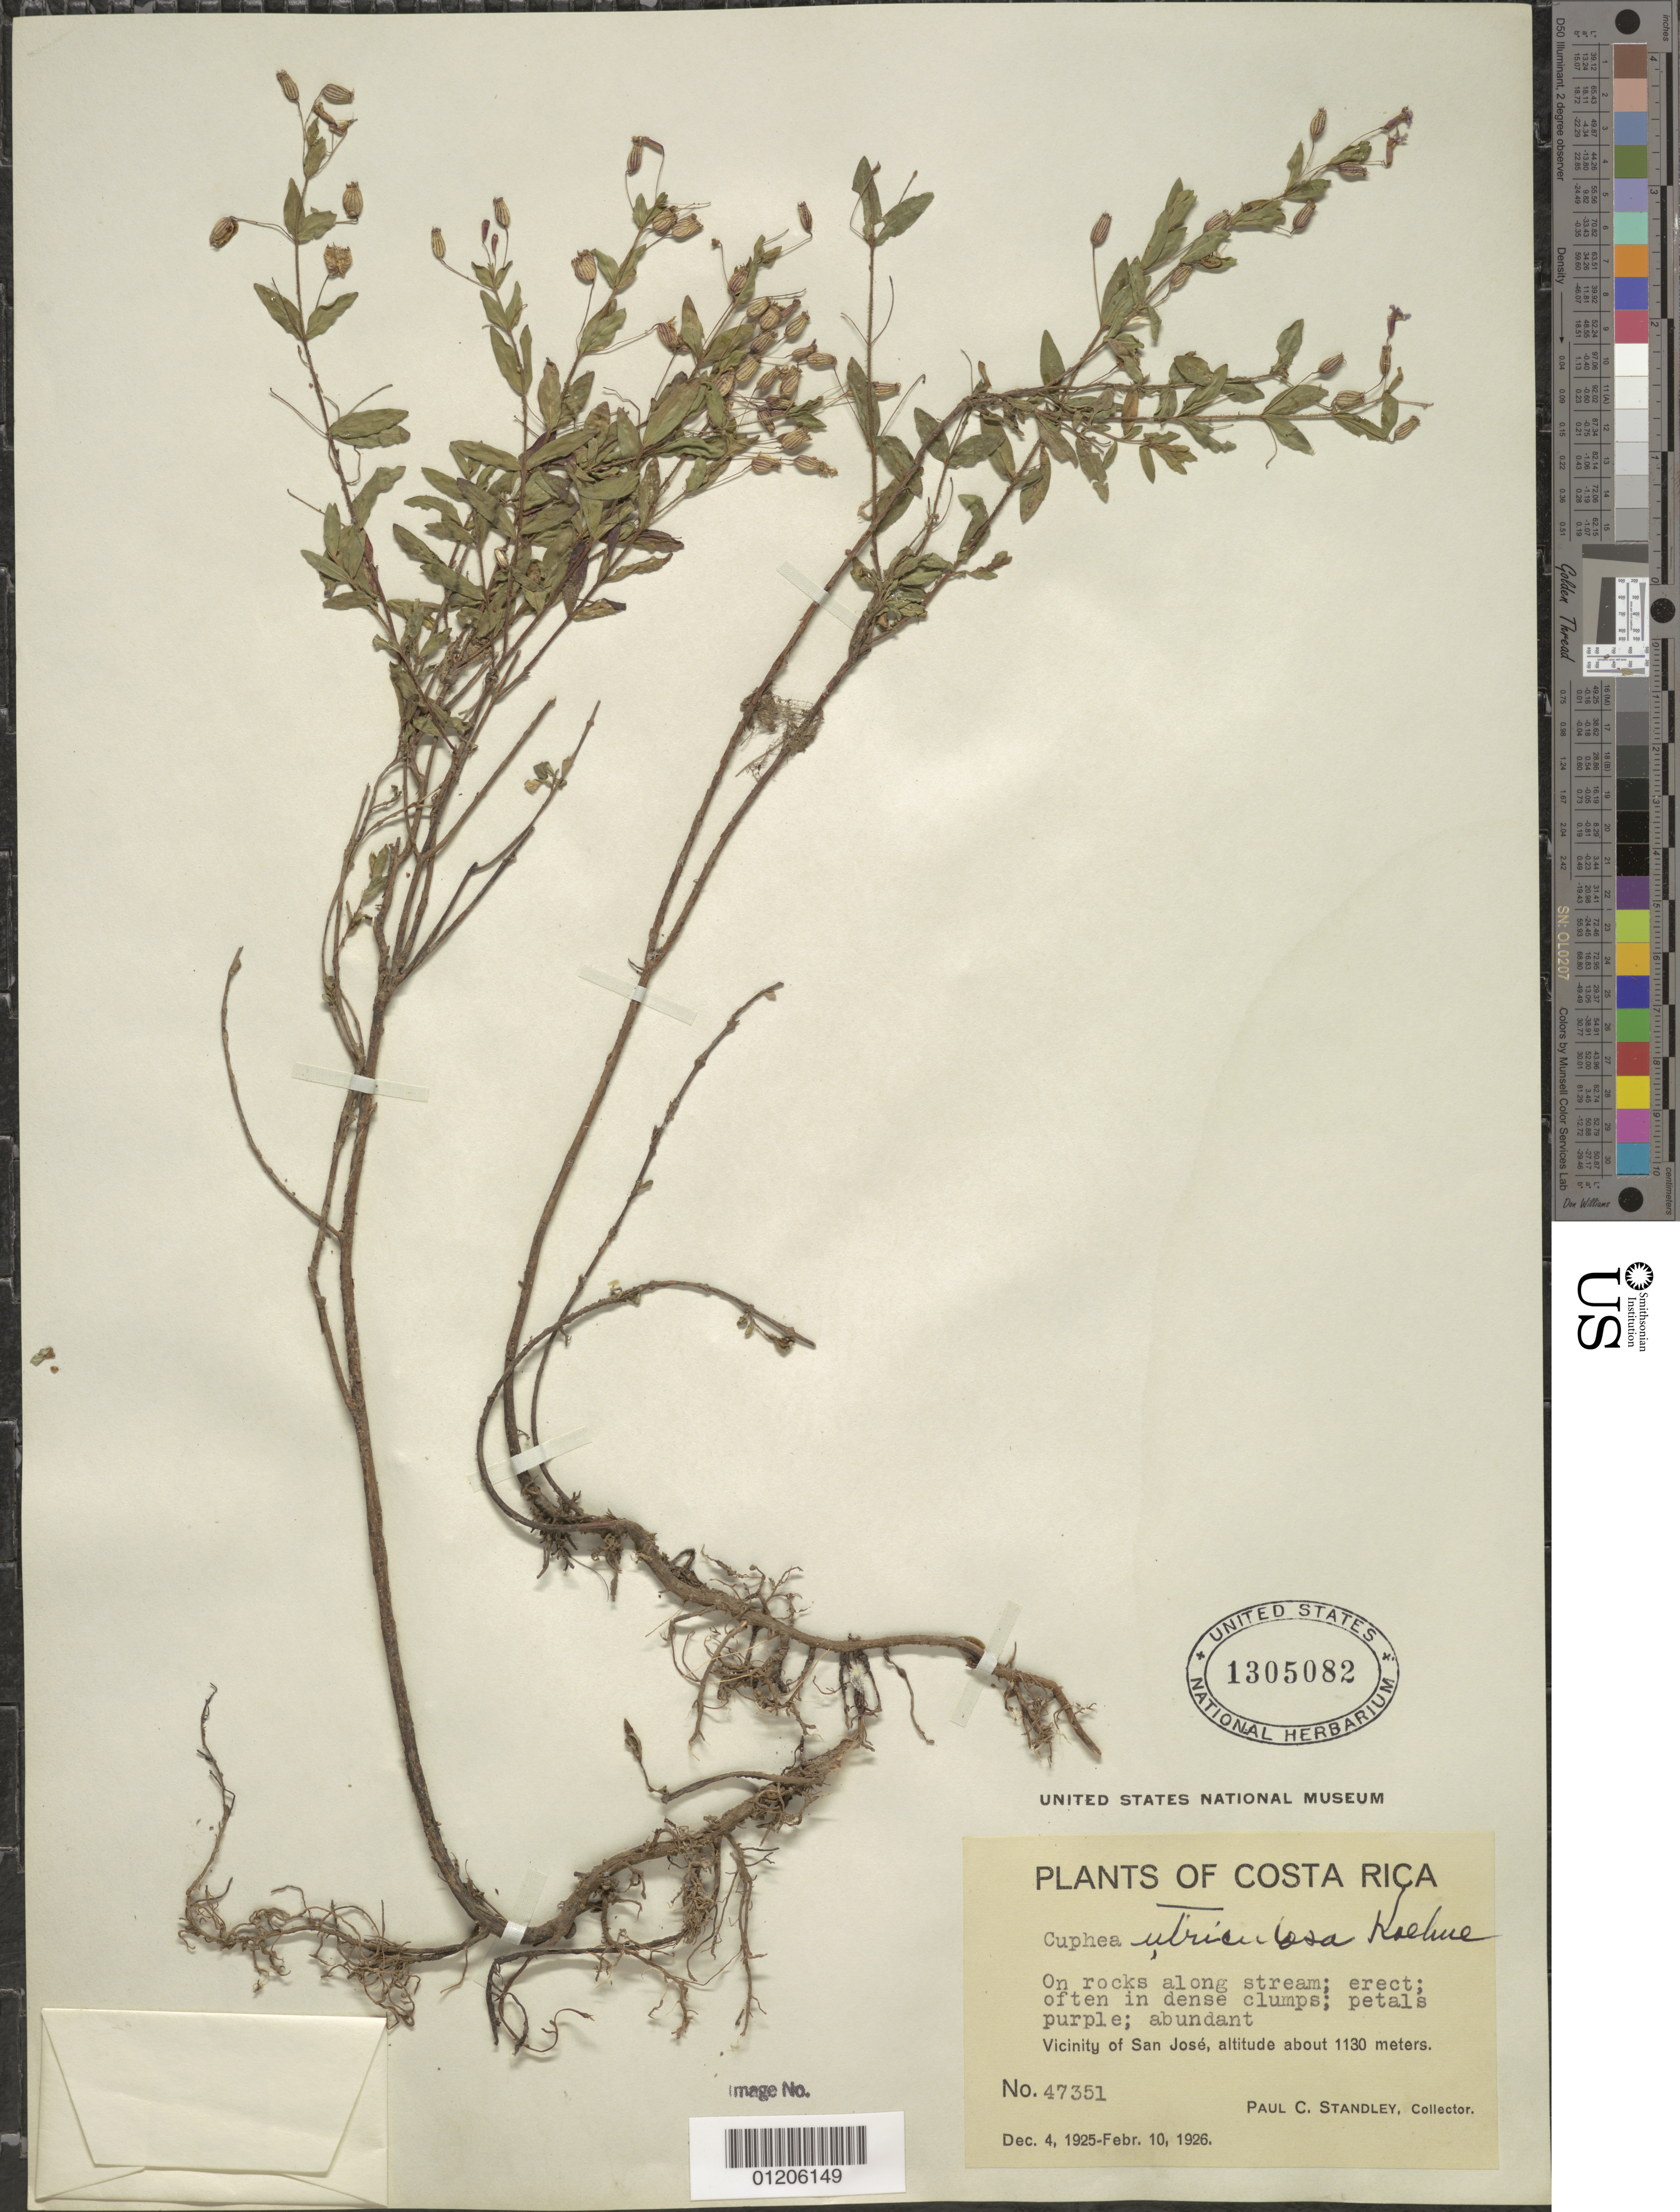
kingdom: Plantae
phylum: Tracheophyta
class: Magnoliopsida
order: Myrtales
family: Lythraceae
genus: Cuphea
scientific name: Cuphea utriculosa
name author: Koehne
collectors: P. C. Standley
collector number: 47351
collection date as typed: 04 Dec 1925 to 10 Feb 1926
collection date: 1925-12-04/1926-02-10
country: Costa Rica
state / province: San José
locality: Vicinity of San José.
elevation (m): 1130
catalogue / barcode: US 1305082